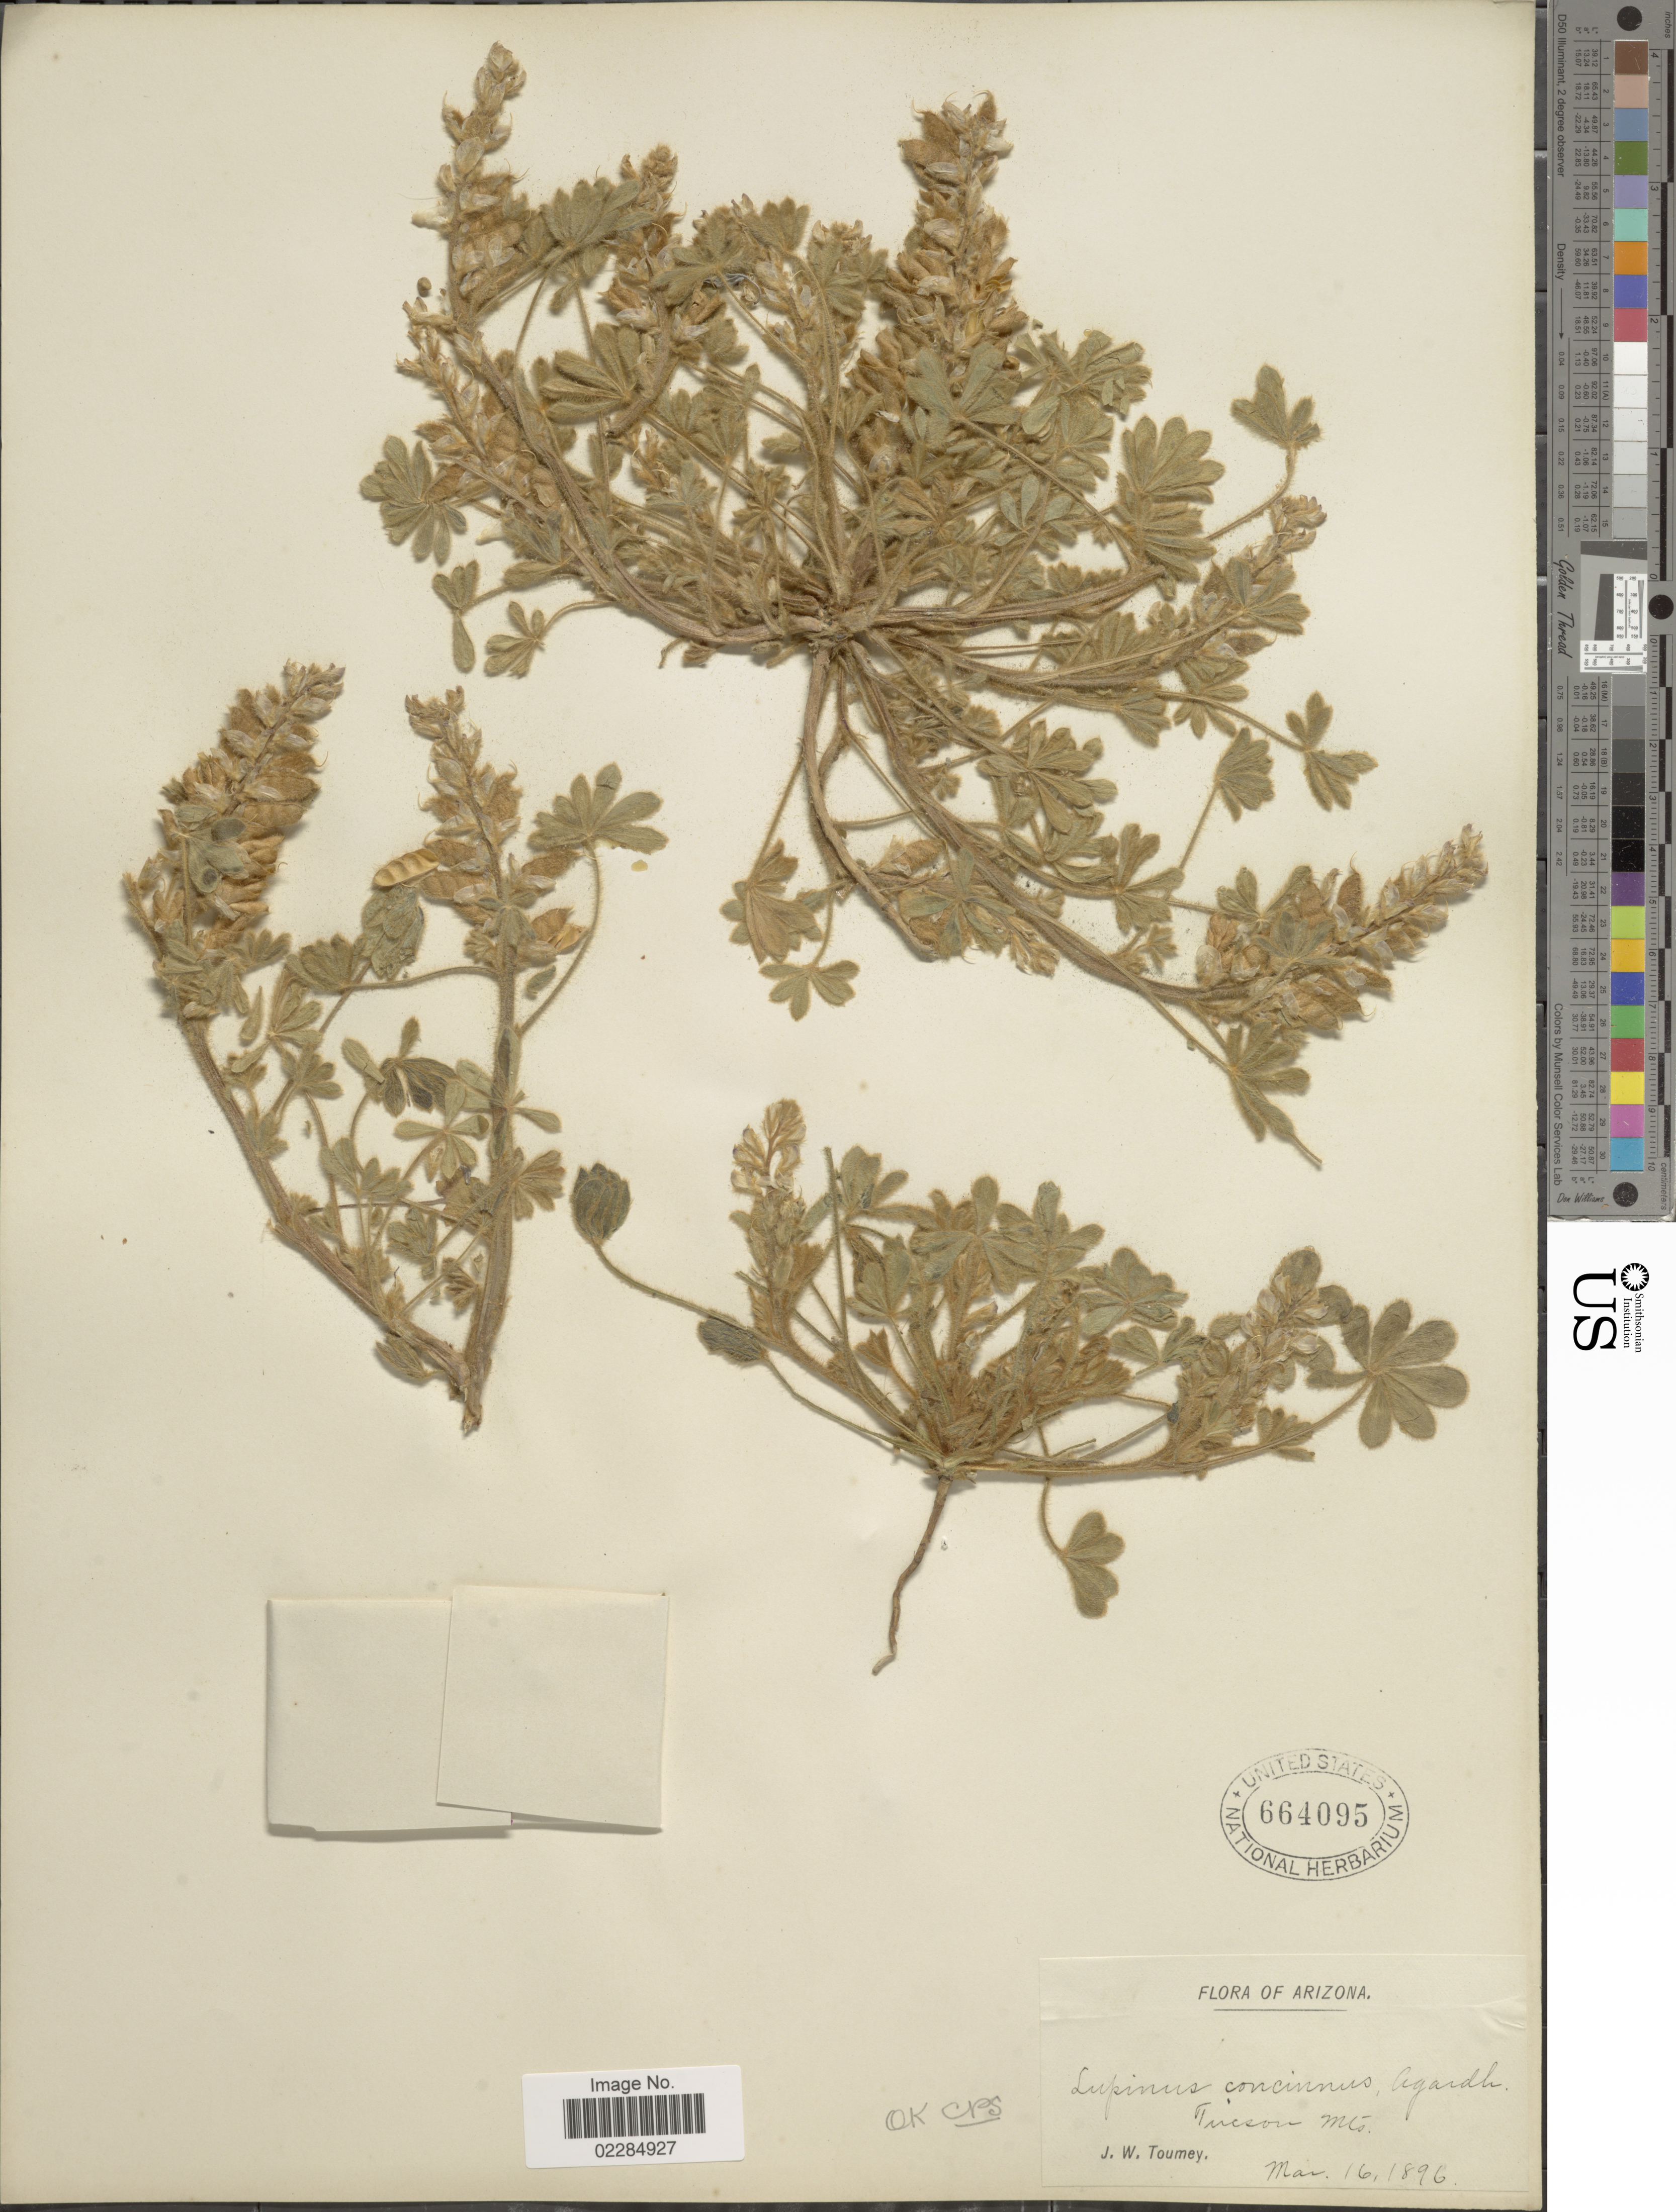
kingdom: Plantae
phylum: Tracheophyta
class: Magnoliopsida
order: Fabales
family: Fabaceae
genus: Lupinus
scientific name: Lupinus concinnus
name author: J. Agardh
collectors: J. W. Toumey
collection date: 1896-03-16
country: United States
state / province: Arizona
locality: Tucson Mts.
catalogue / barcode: US 664095